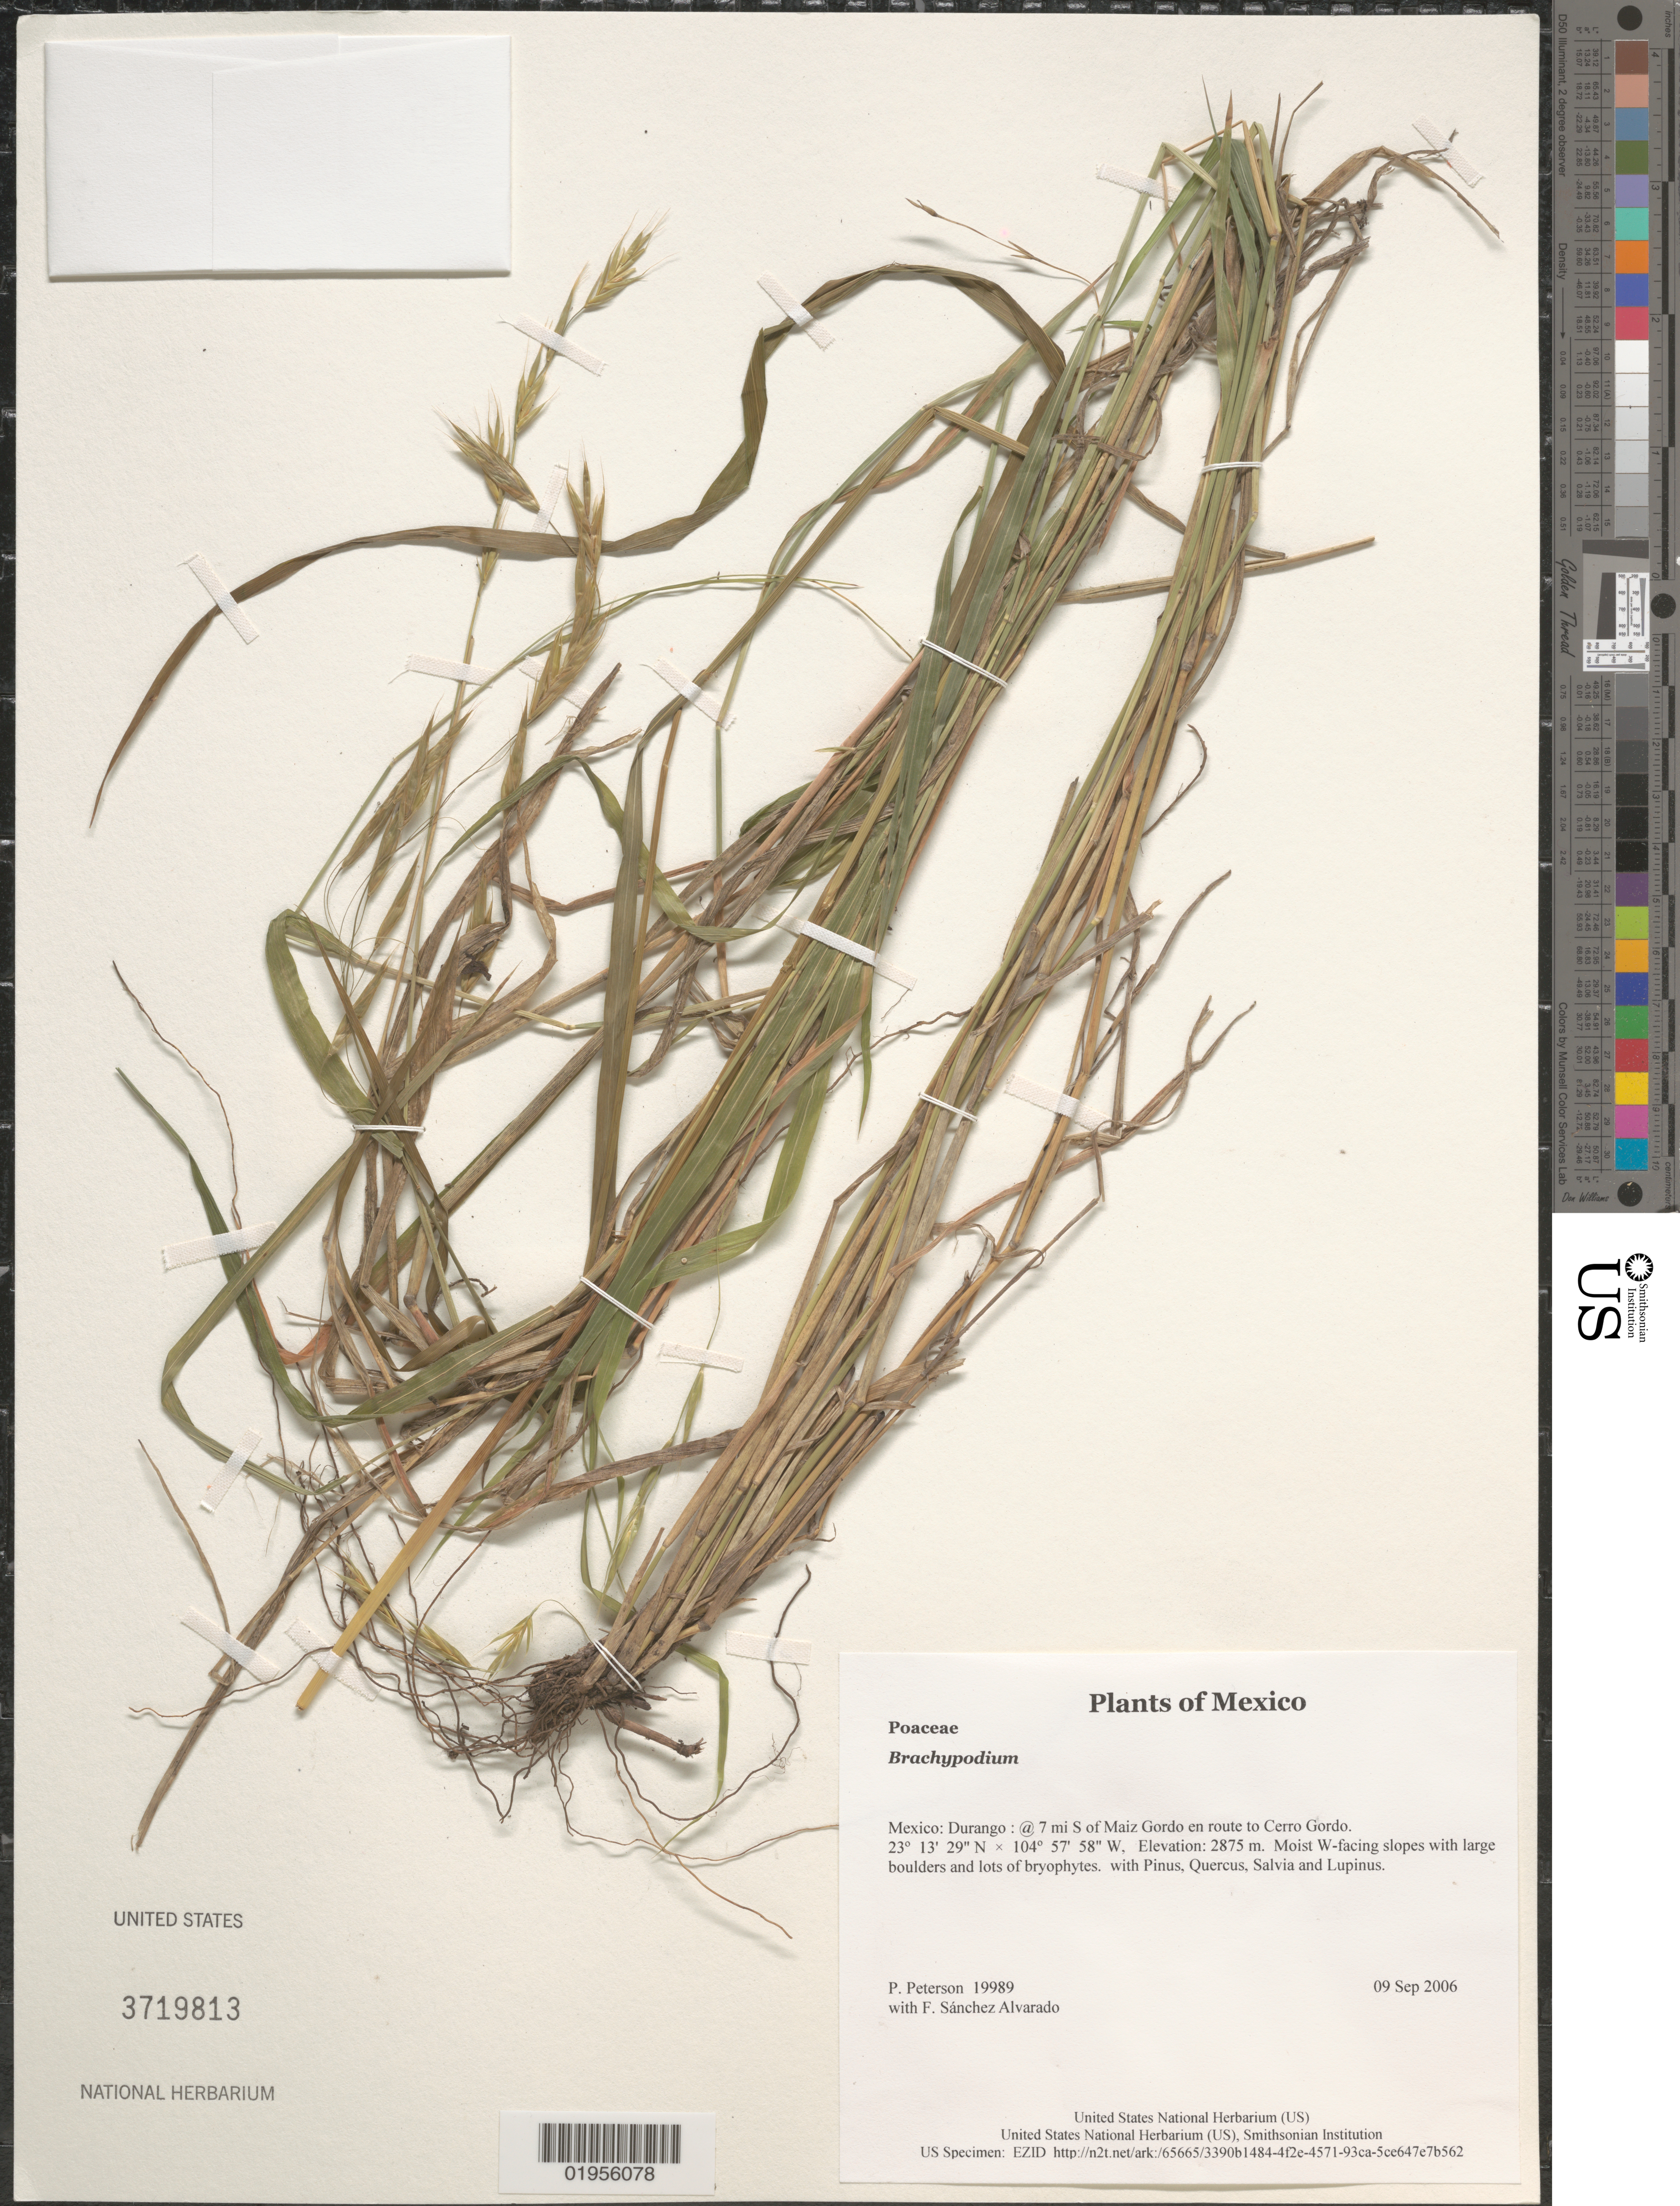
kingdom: Plantae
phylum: Tracheophyta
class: Liliopsida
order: Poales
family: Poaceae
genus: Brachypodium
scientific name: Brachypodium sp.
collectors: P. M. Peterson & F. Sánchez Alvarado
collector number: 19989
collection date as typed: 09 Sep 2006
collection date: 2006-09-09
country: Mexico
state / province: Durango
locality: @ 7 mi S of Maiz Gordo en route to Cerro Gordo.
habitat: Moist W-facing slopes with large boulders and lots of bryophytes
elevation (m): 2875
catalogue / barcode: US 3719813